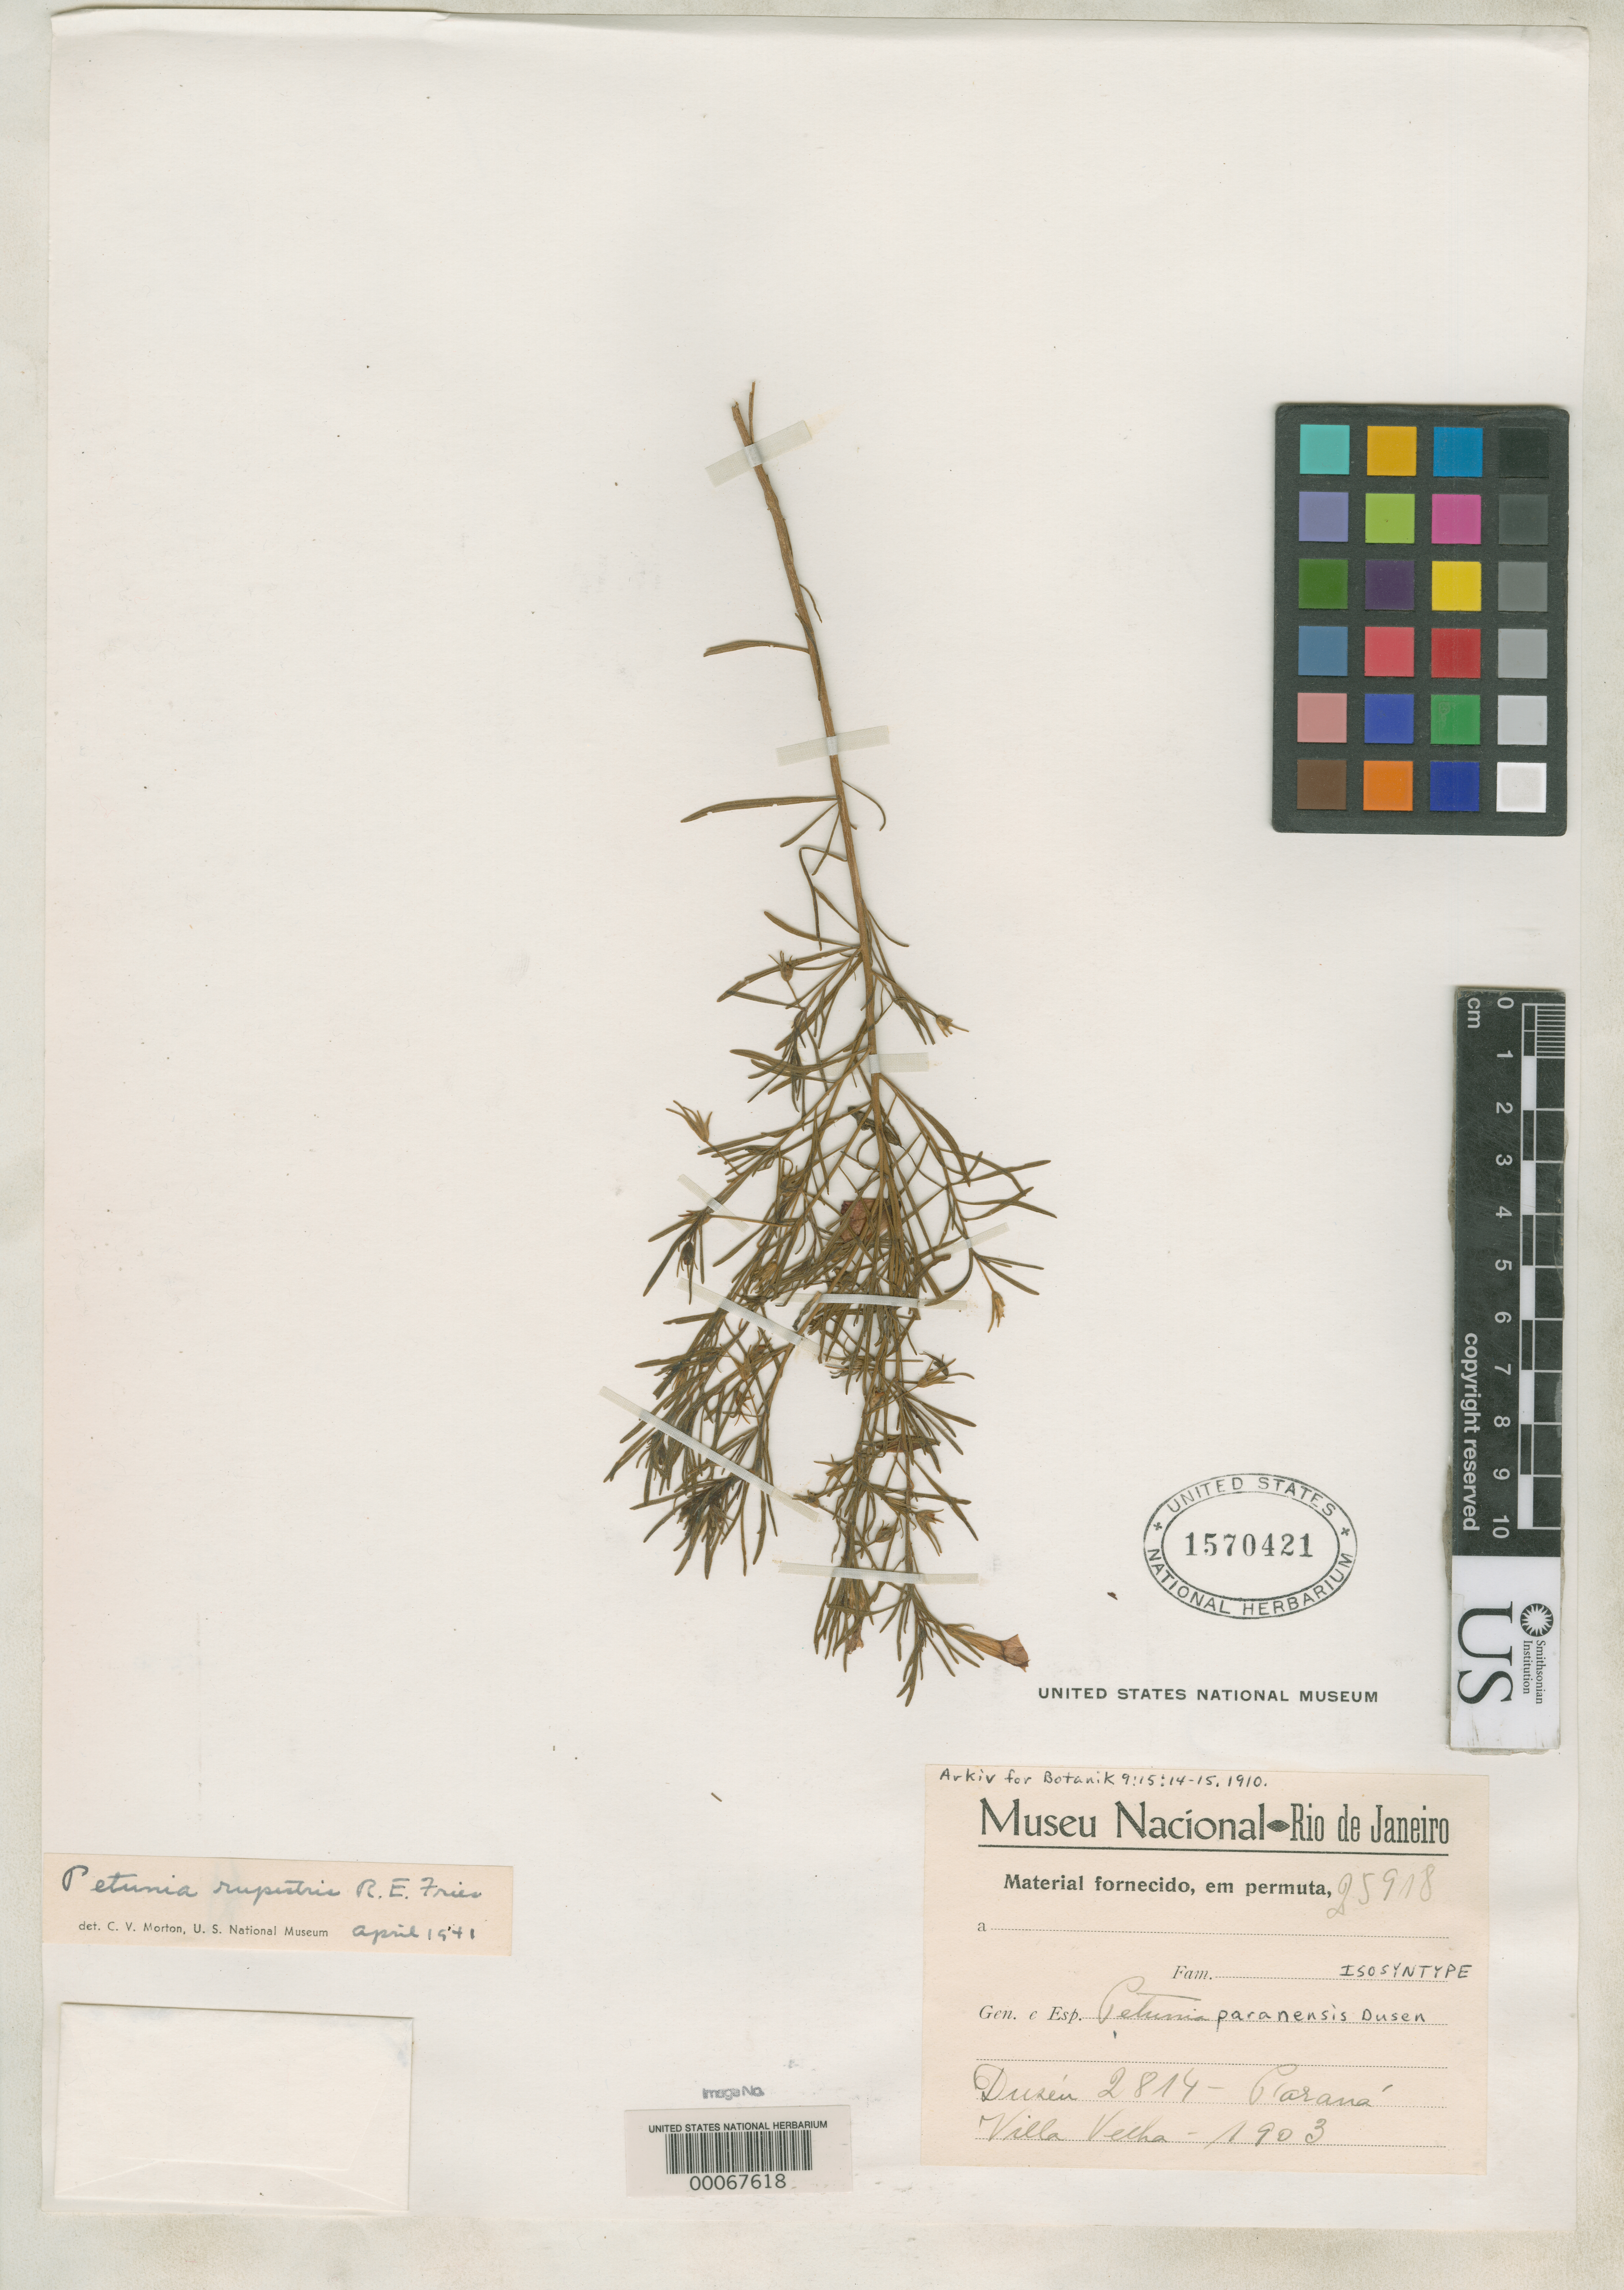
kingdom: Plantae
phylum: Tracheophyta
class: Magnoliopsida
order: Solanales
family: Solanaceae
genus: Petunia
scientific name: Petunia paranensis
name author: Dusén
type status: Isosyntype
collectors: P. Dusén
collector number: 2814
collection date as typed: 1903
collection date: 1903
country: Brazil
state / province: Rio de Janeiro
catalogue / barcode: US 1570421